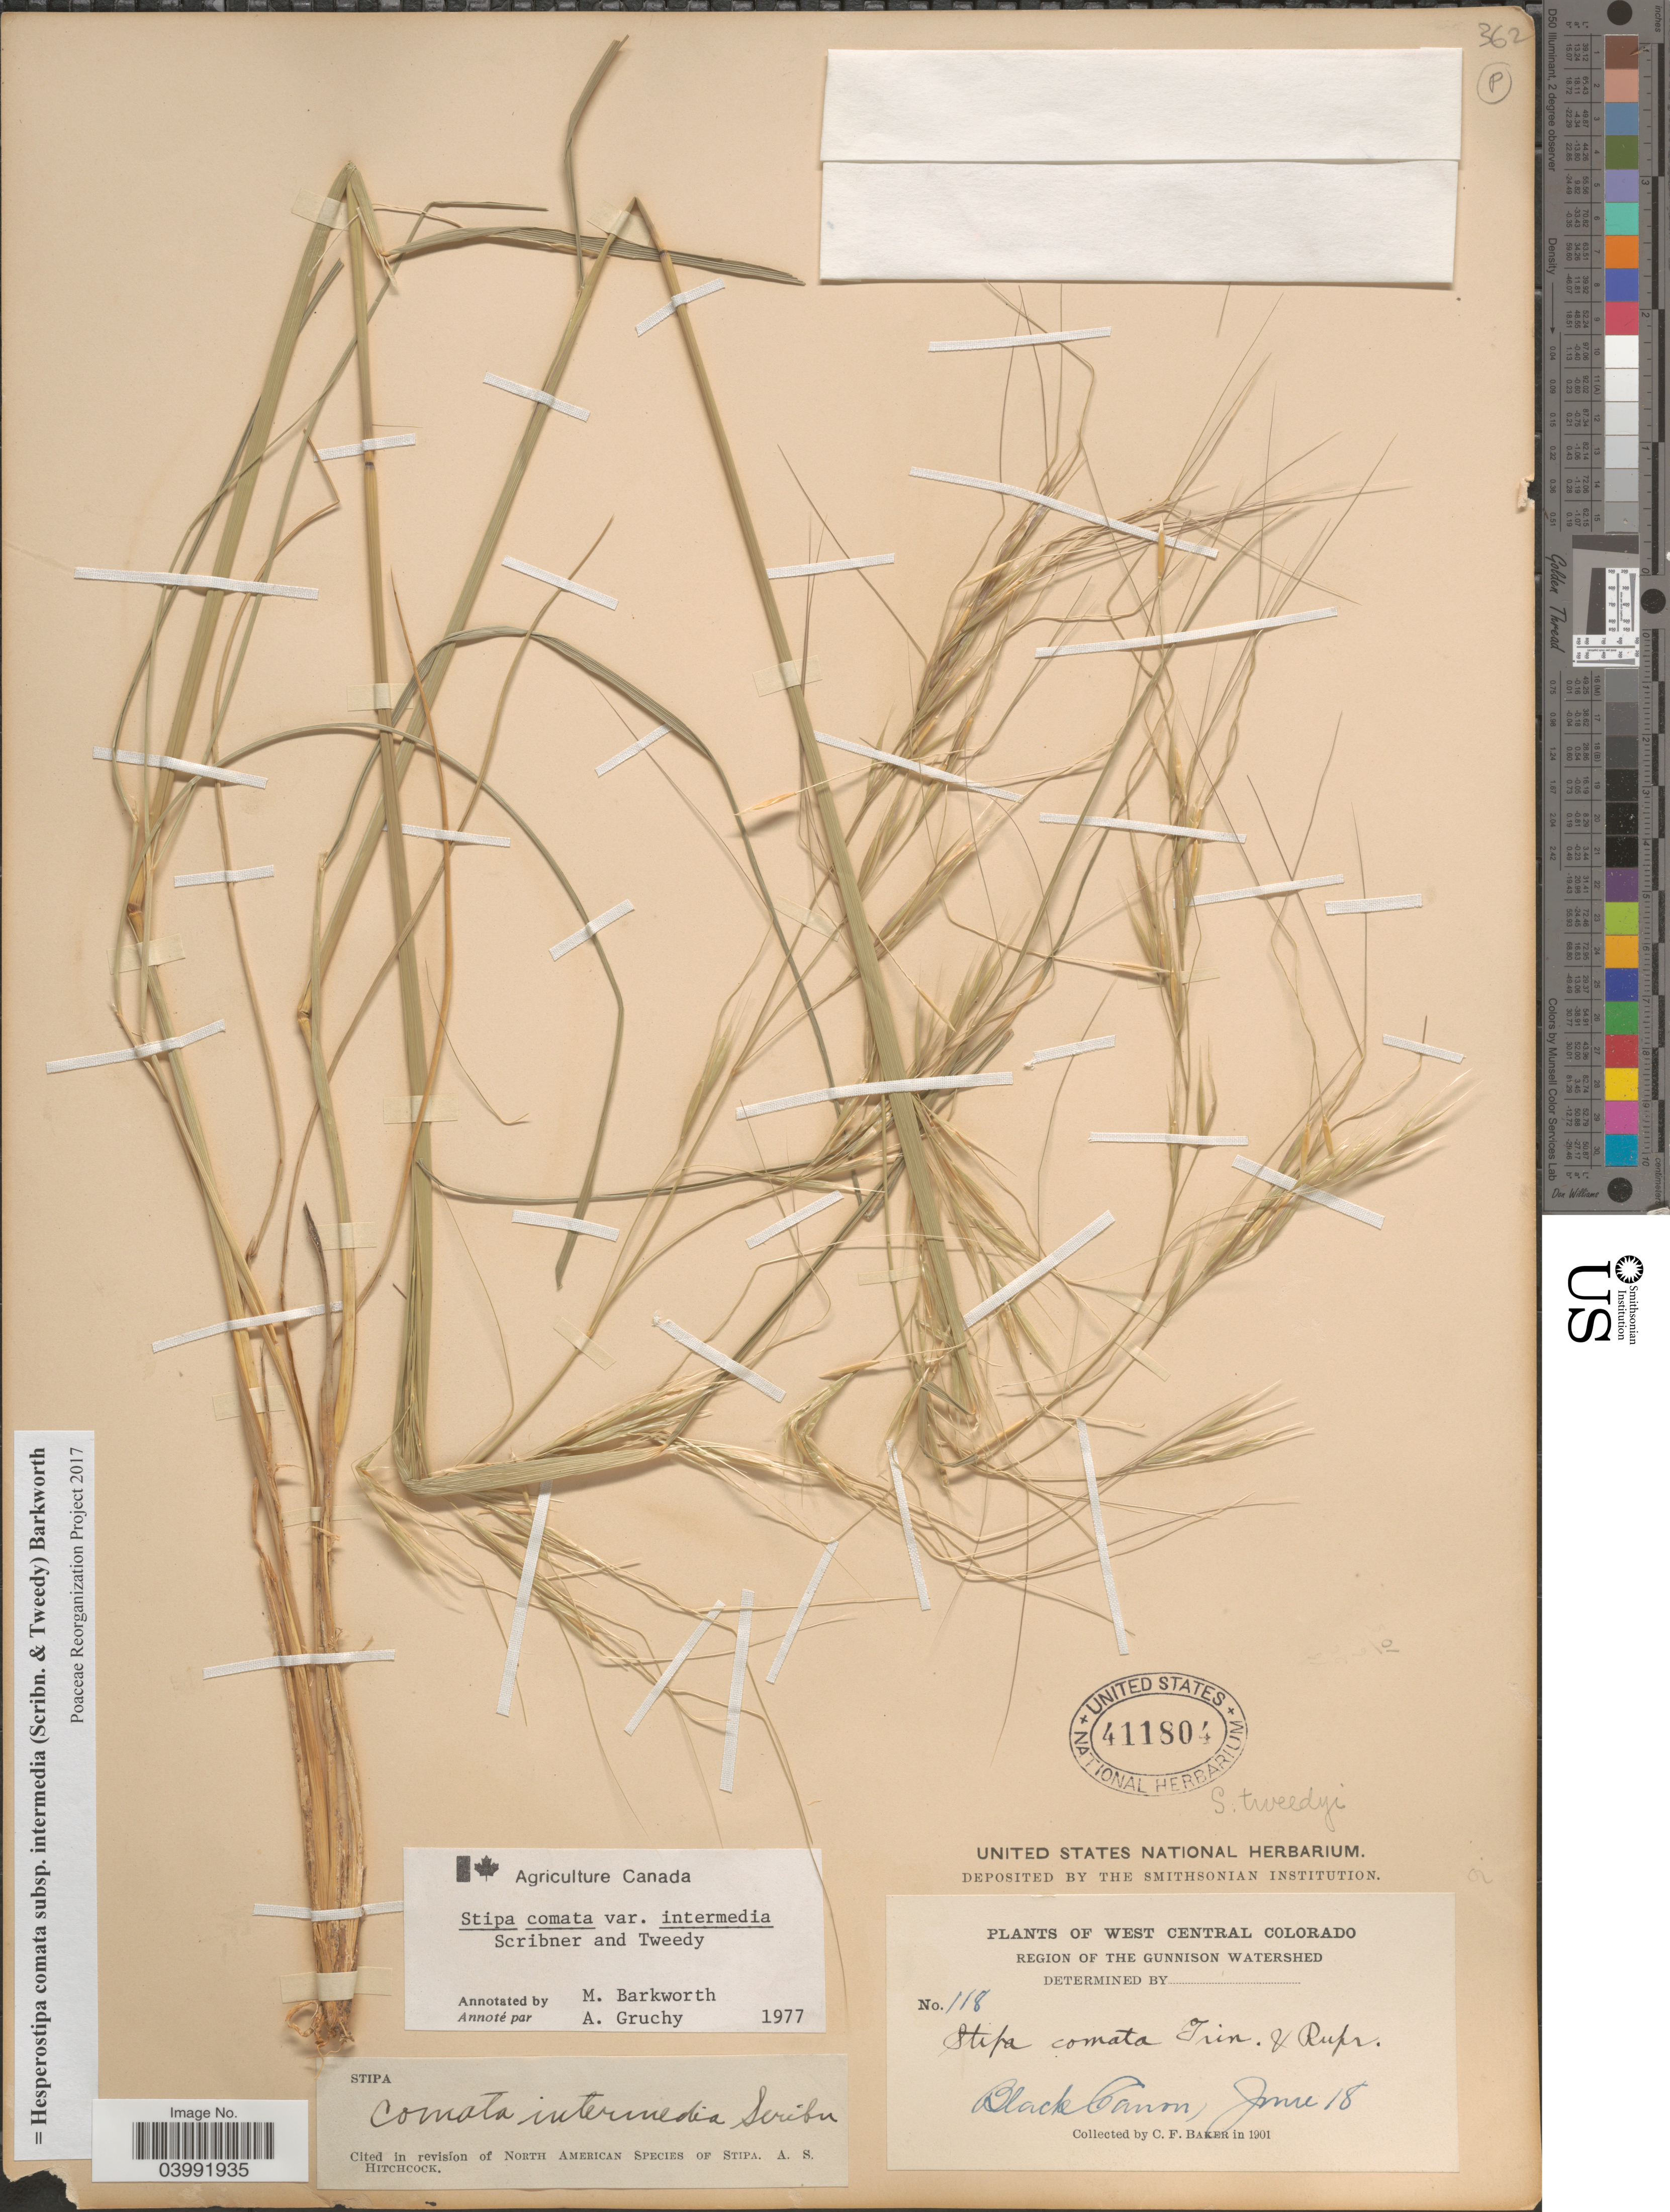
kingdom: Plantae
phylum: Tracheophyta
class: Liliopsida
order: Poales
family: Poaceae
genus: Hesperostipa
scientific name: Hesperostipa comata subsp. intermedia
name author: (Scribn. & Tweedy) Barkworth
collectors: C. F. Baker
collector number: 118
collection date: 1901-06-18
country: United States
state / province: Colorado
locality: West Central Colorado. Region of the Gunnison Watershed. Black Canon.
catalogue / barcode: US 411804